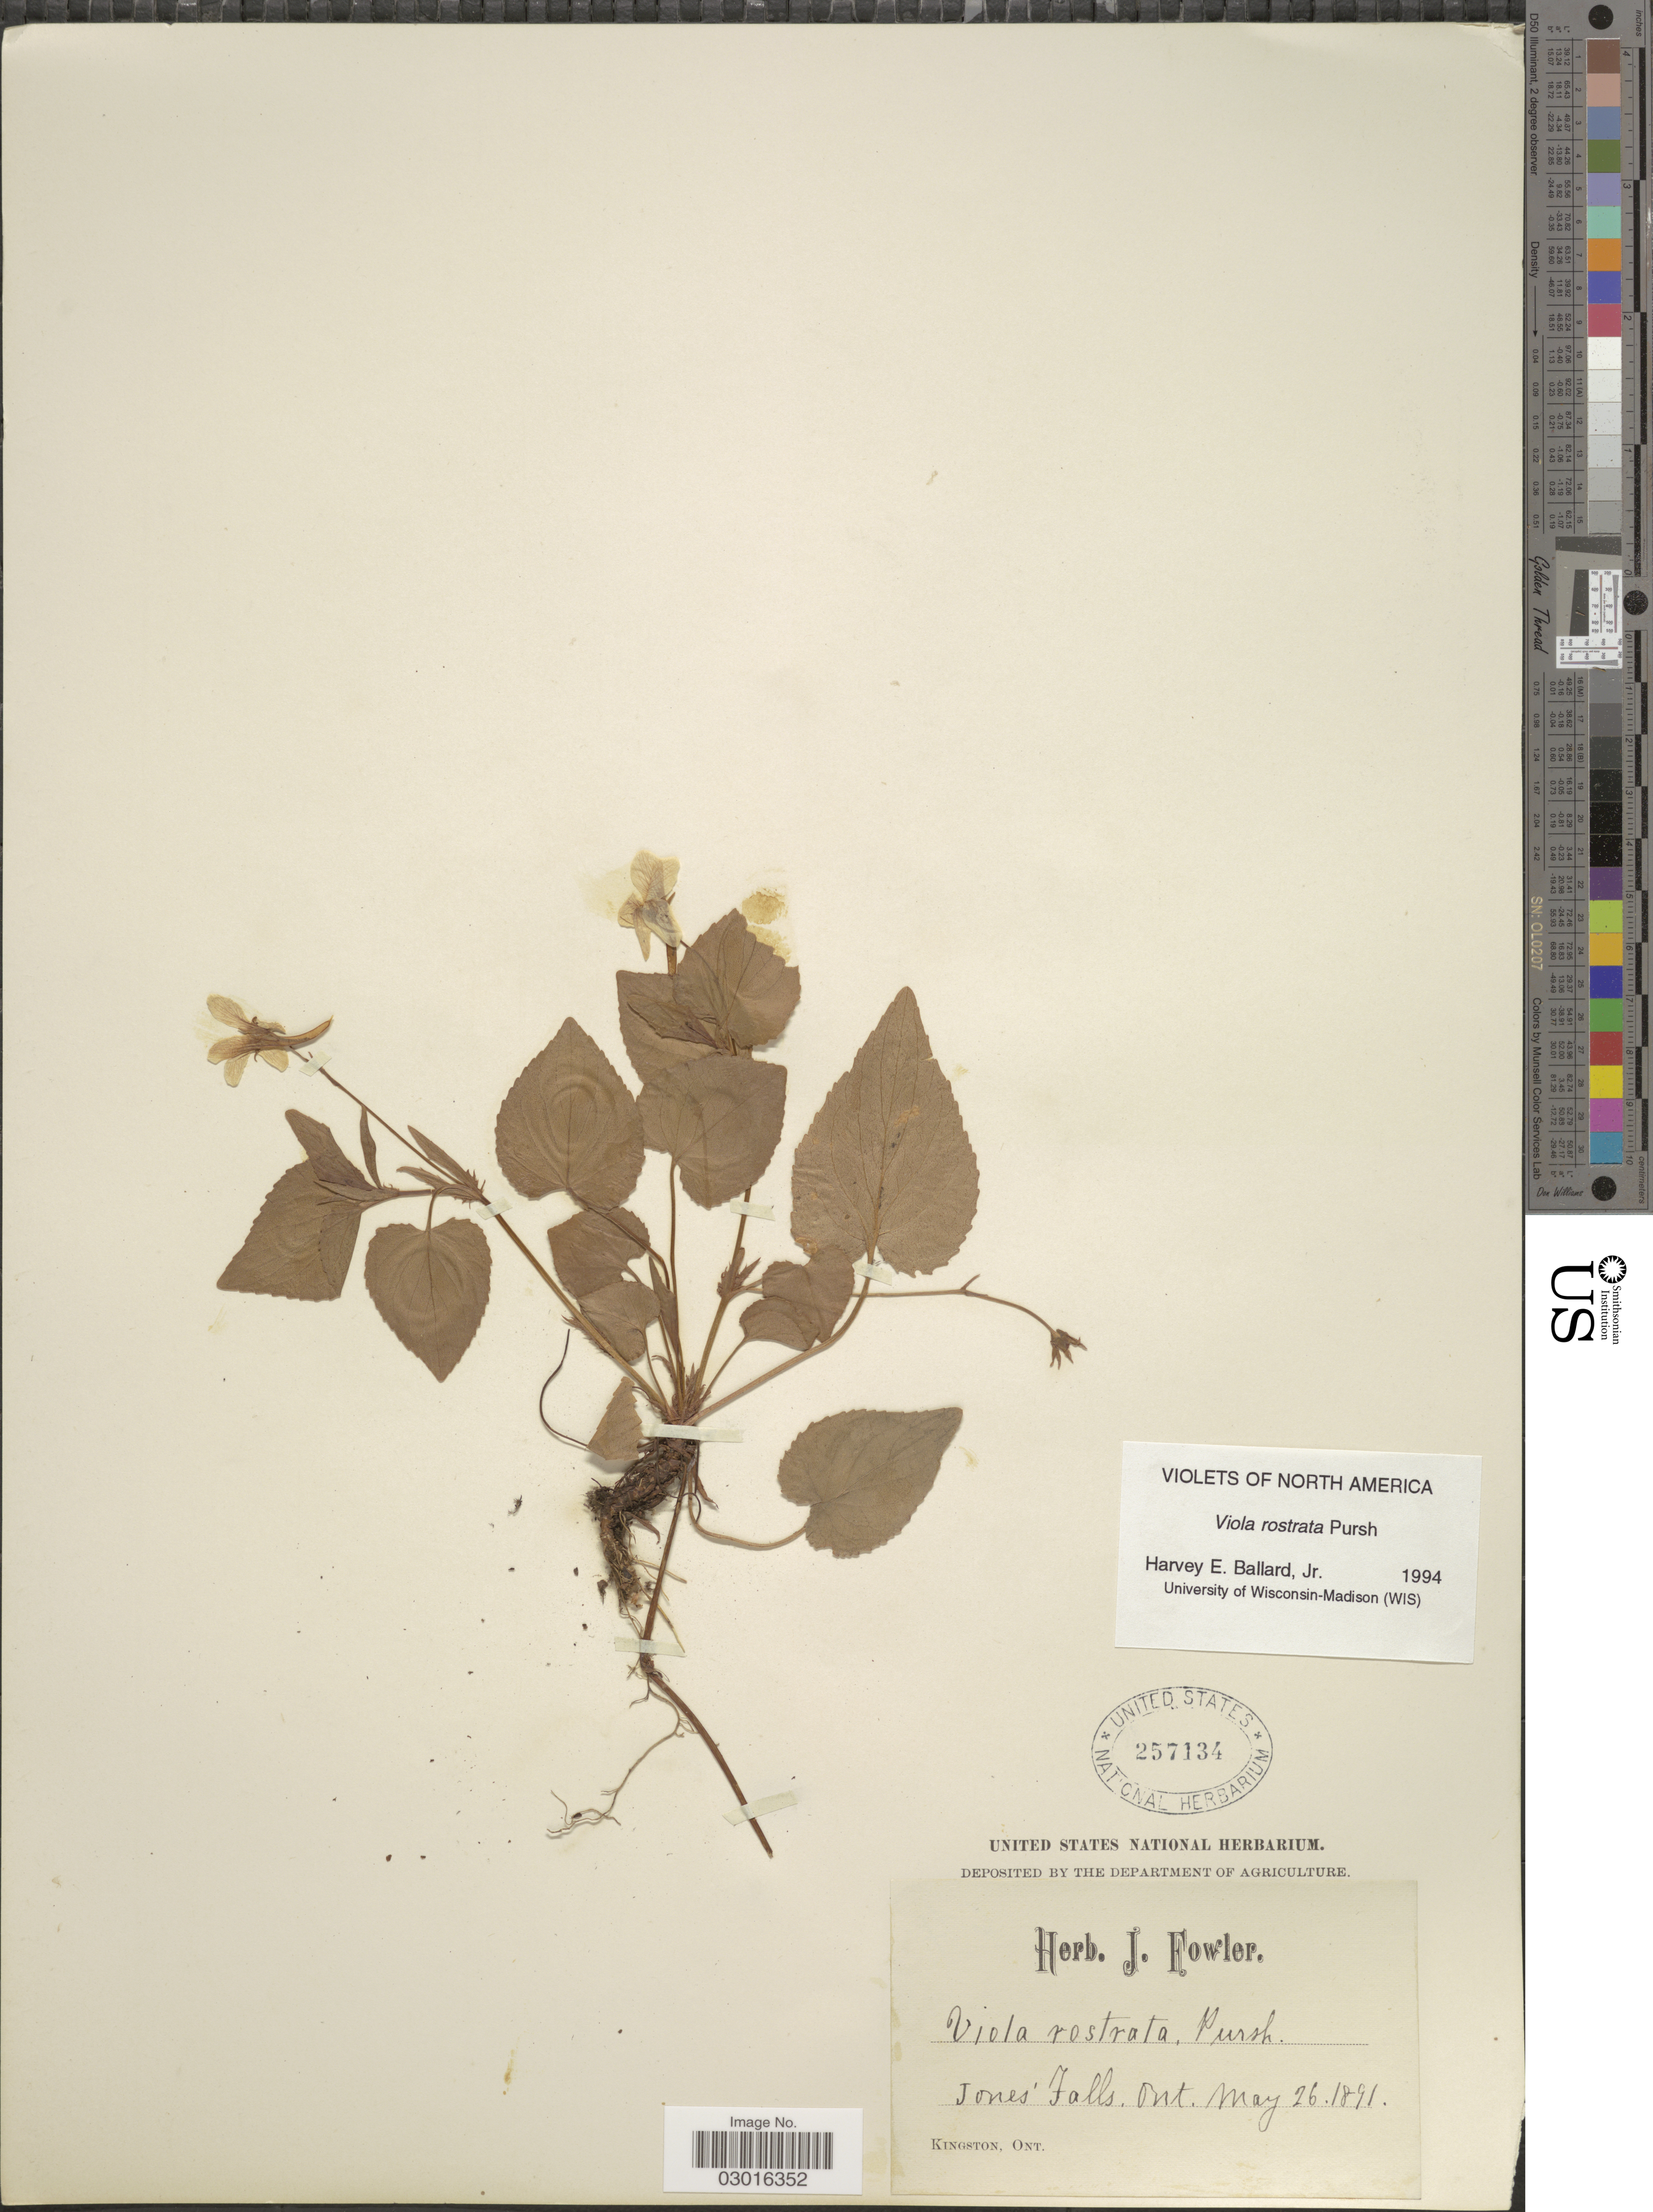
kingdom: Plantae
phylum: Tracheophyta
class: Magnoliopsida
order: Malpighiales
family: Violaceae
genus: Viola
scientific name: Viola rostrata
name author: Pursh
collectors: ex herb. J. Fowler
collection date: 1891-05-26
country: Canada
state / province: Ontario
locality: Jones' Falls. Ont.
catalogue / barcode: US 257134